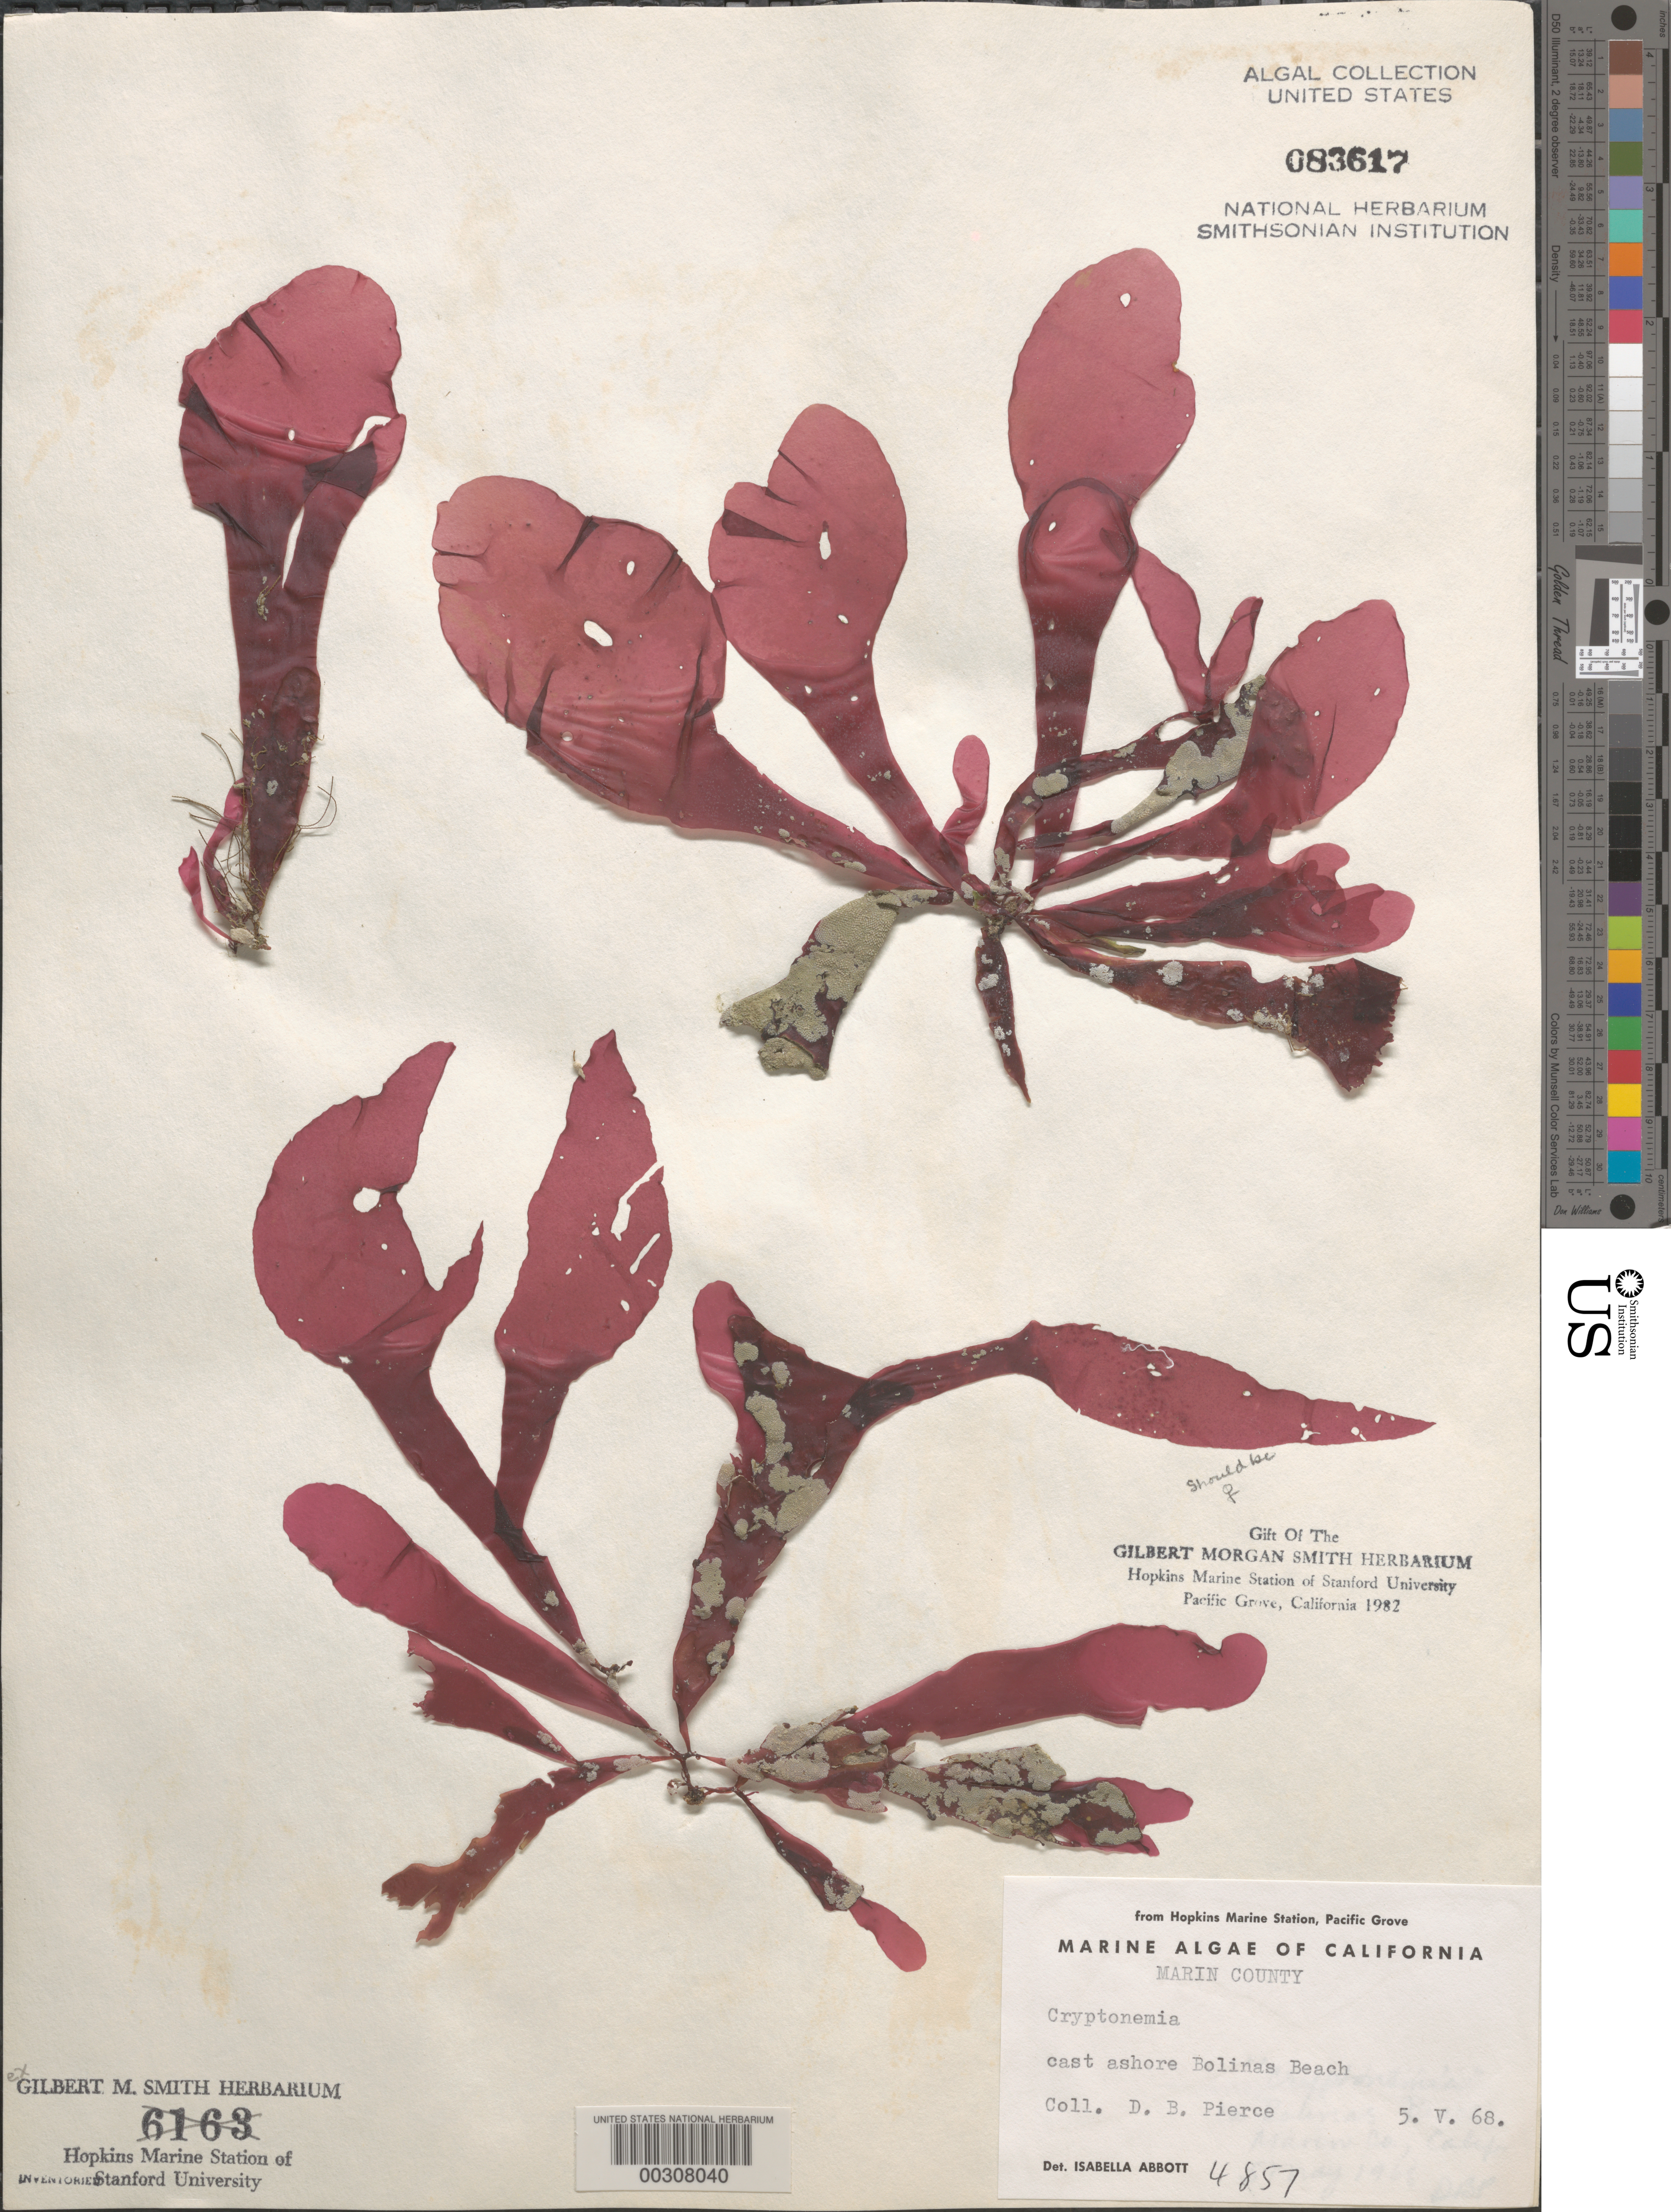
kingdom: Plantae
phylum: Rhodophyta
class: Florideophyceae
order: Halymeniales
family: Halymeniaceae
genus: Cryptonemia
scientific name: Cryptonemia sp.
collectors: D. Pierce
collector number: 4857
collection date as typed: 5 May 68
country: United States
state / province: California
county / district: Marin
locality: Marin County. Cast ashore Bolinas Beach.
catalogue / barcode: US 83617